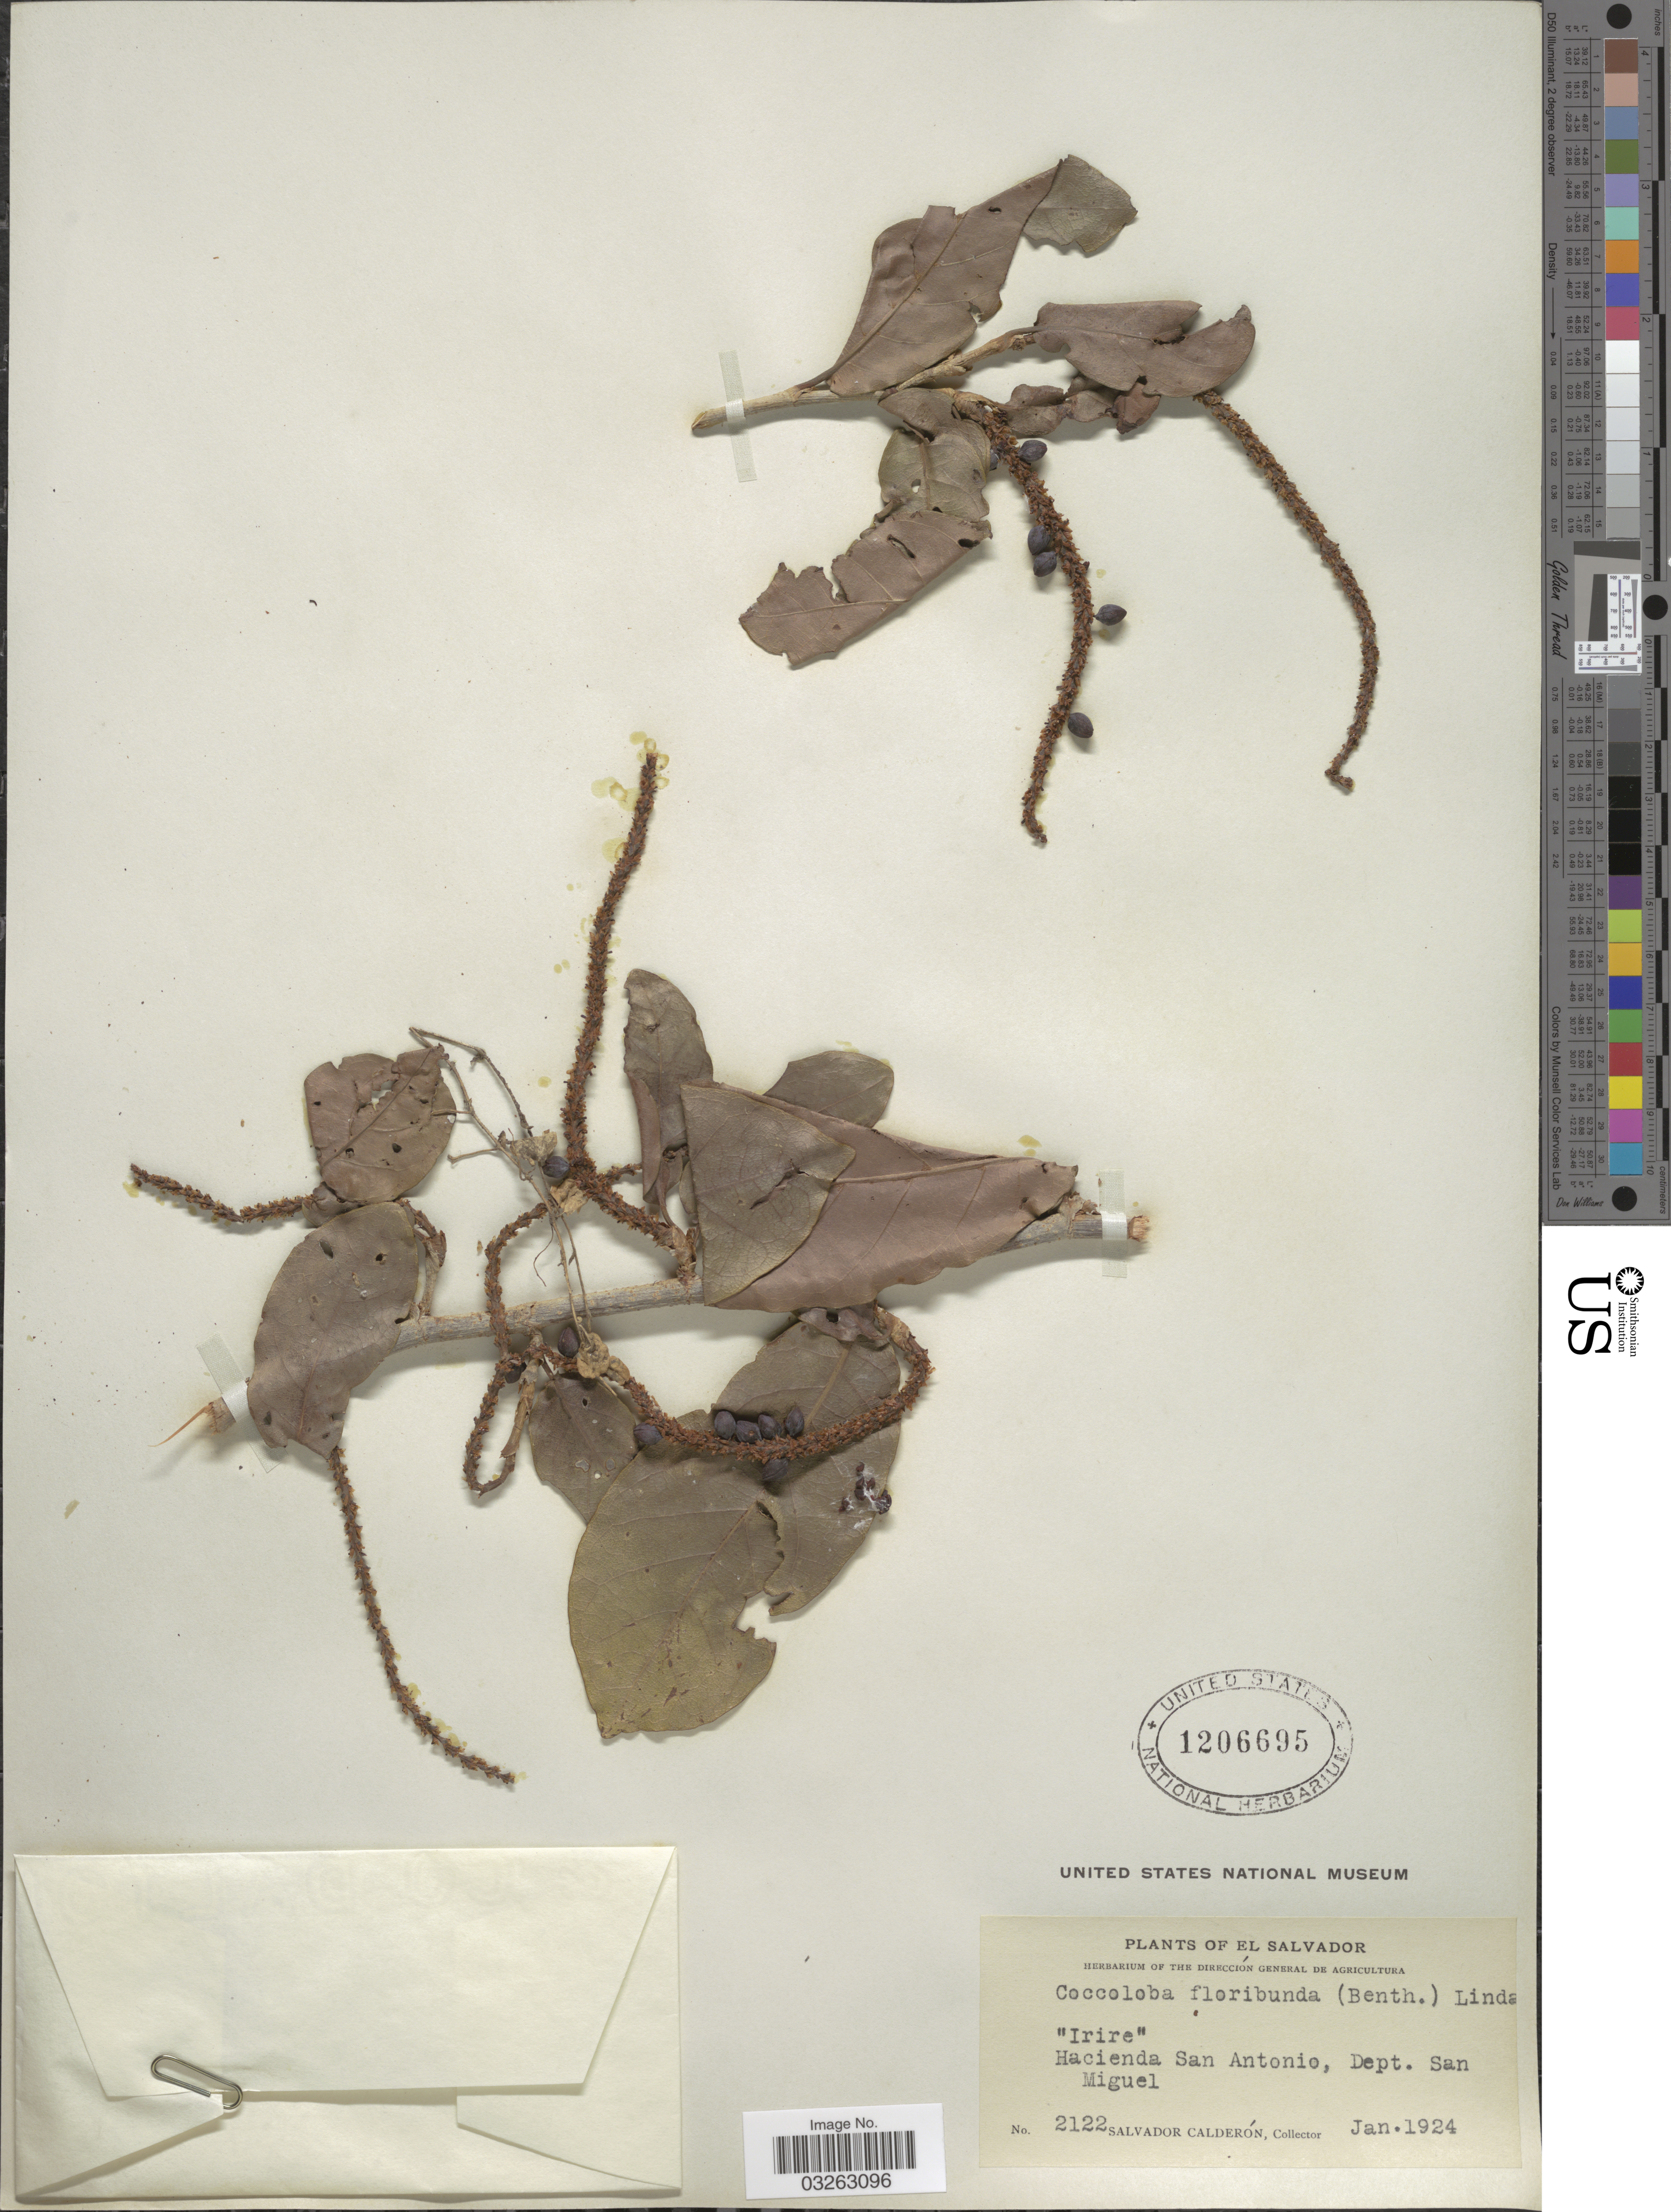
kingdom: Plantae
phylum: Tracheophyta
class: Magnoliopsida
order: Caryophyllales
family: Polygonaceae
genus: Coccoloba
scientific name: Coccoloba venosa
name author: L.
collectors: S. Calderón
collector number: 2122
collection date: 1924-01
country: El Salvador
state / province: San Miguel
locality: Hacienda San Antonio, Dept. San Miguel.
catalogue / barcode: US 1206695